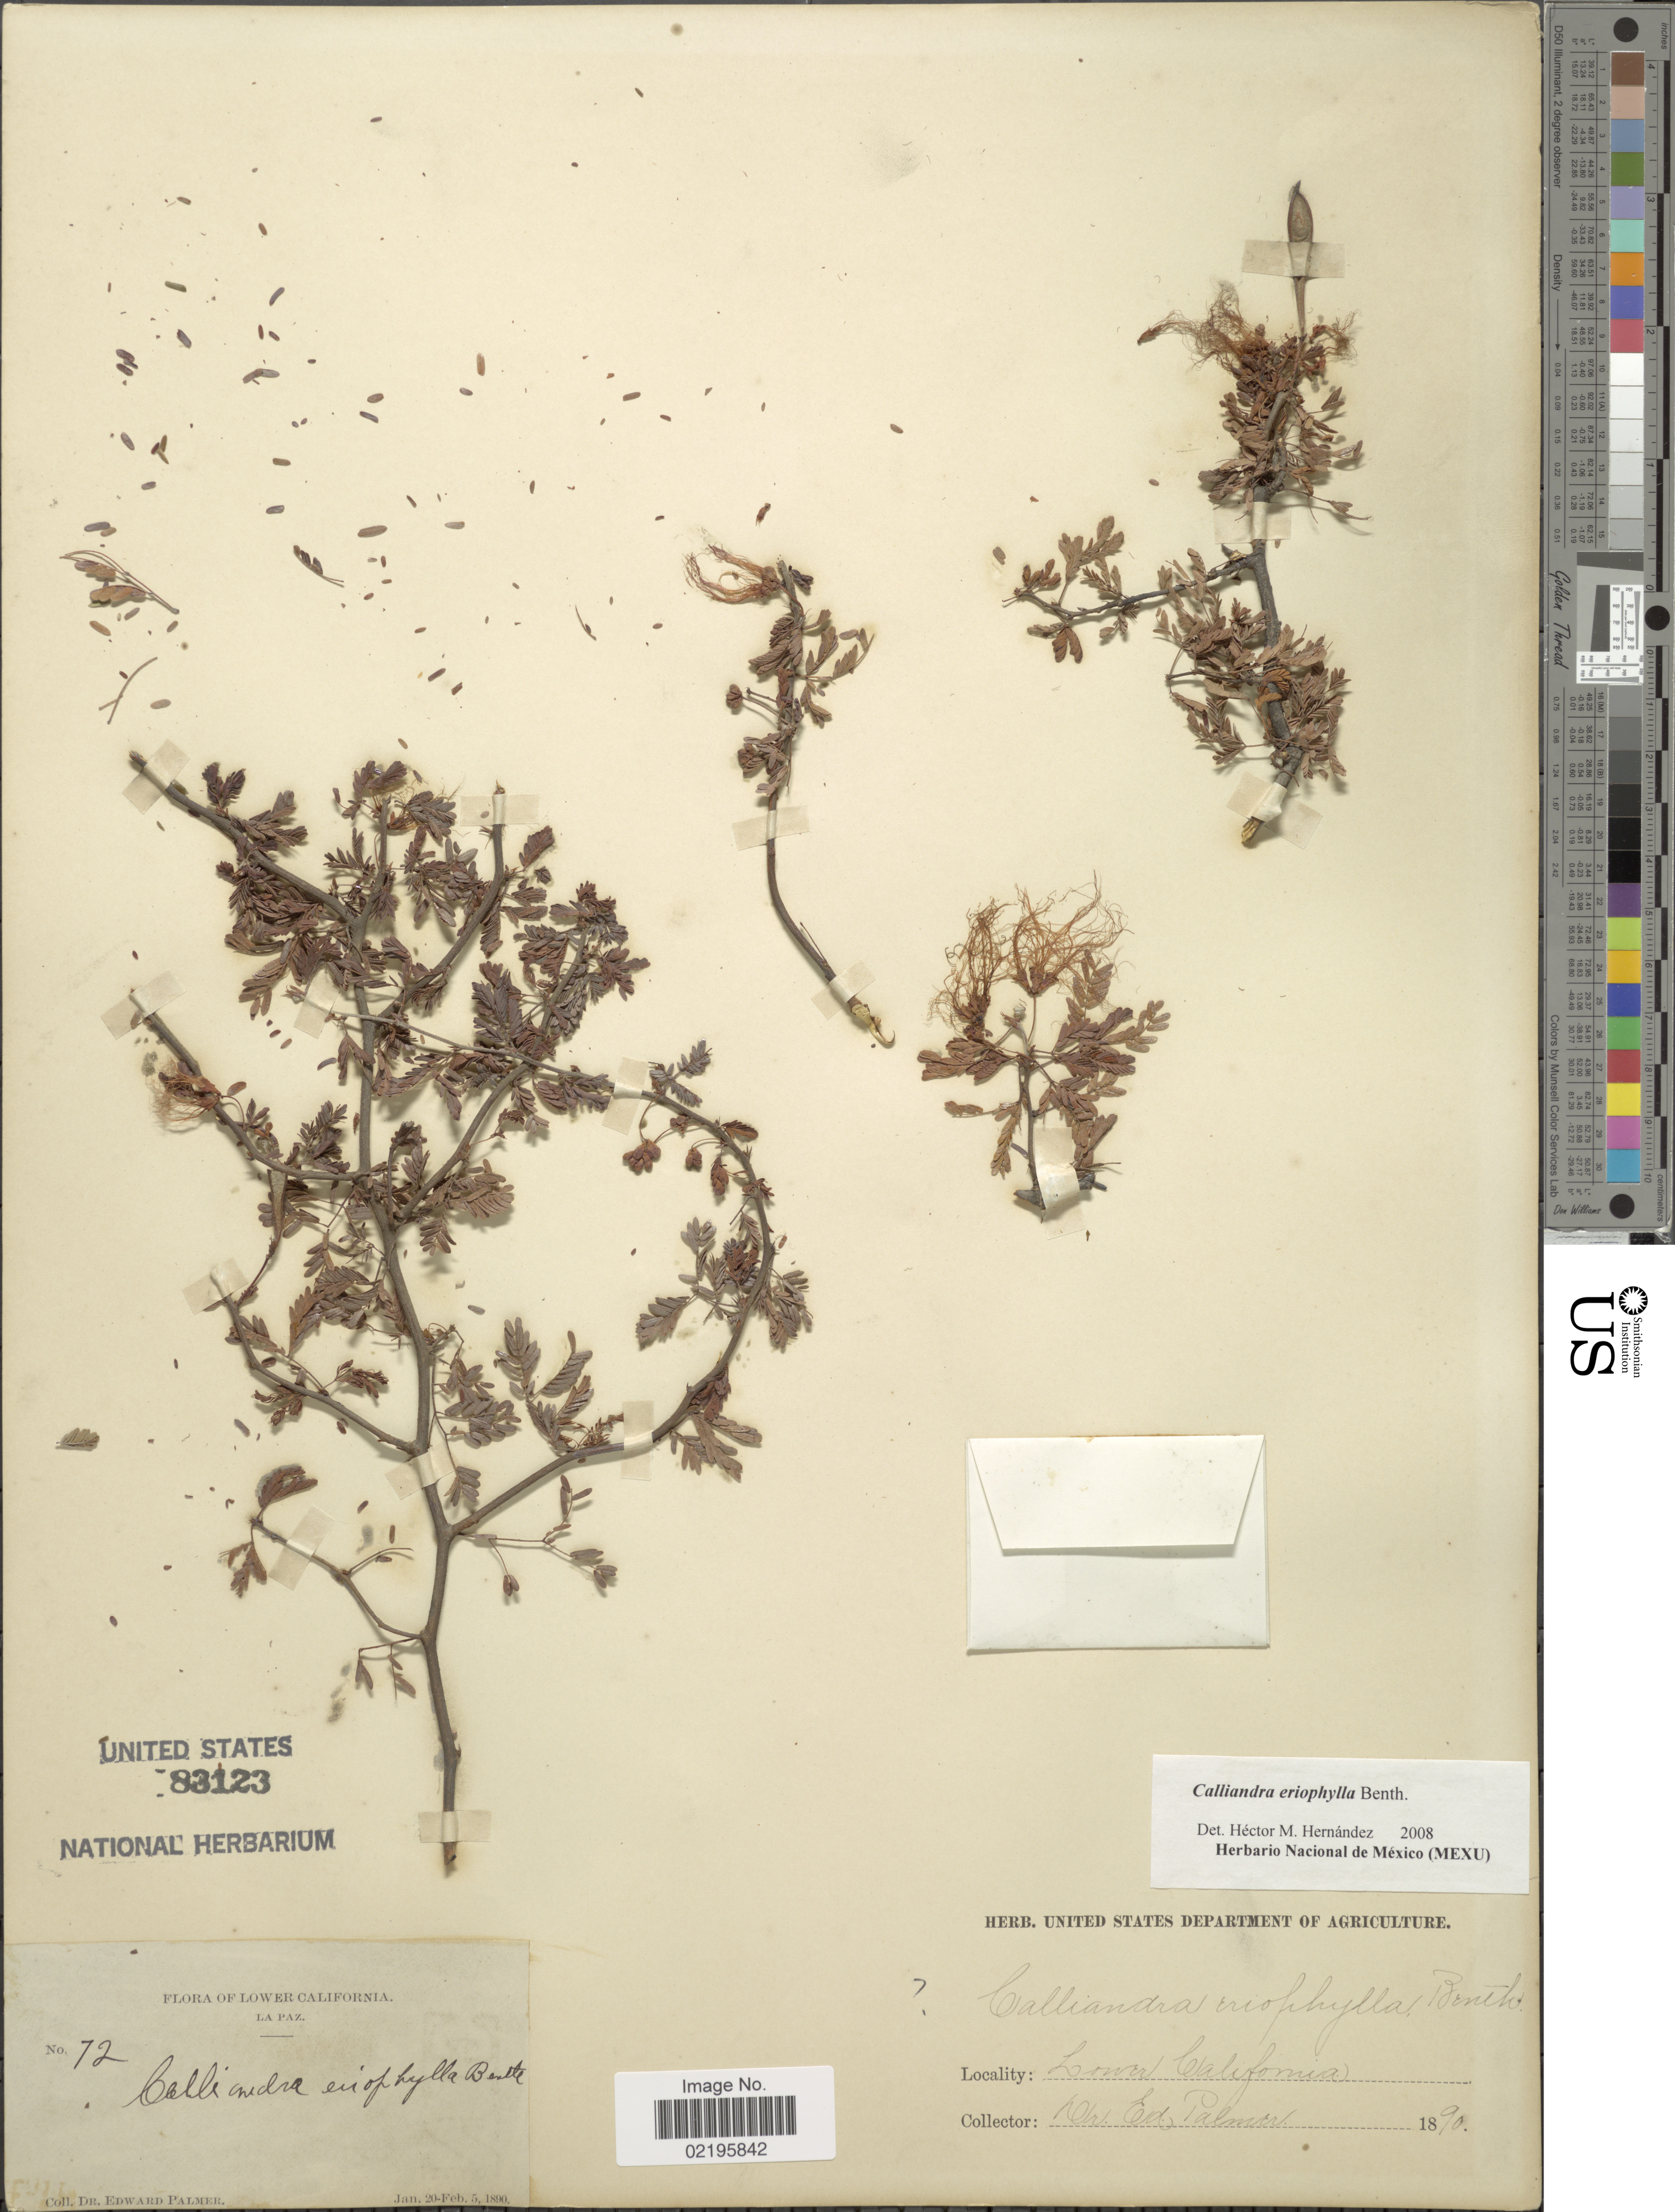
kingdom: Plantae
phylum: Tracheophyta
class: Magnoliopsida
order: Fabales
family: Fabaceae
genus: Calliandra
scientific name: Calliandra eriophylla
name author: Benth.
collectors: E. Palmer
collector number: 72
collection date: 1890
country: Mexico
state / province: Baja California Sur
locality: Lower California, La Paz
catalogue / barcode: US 83123